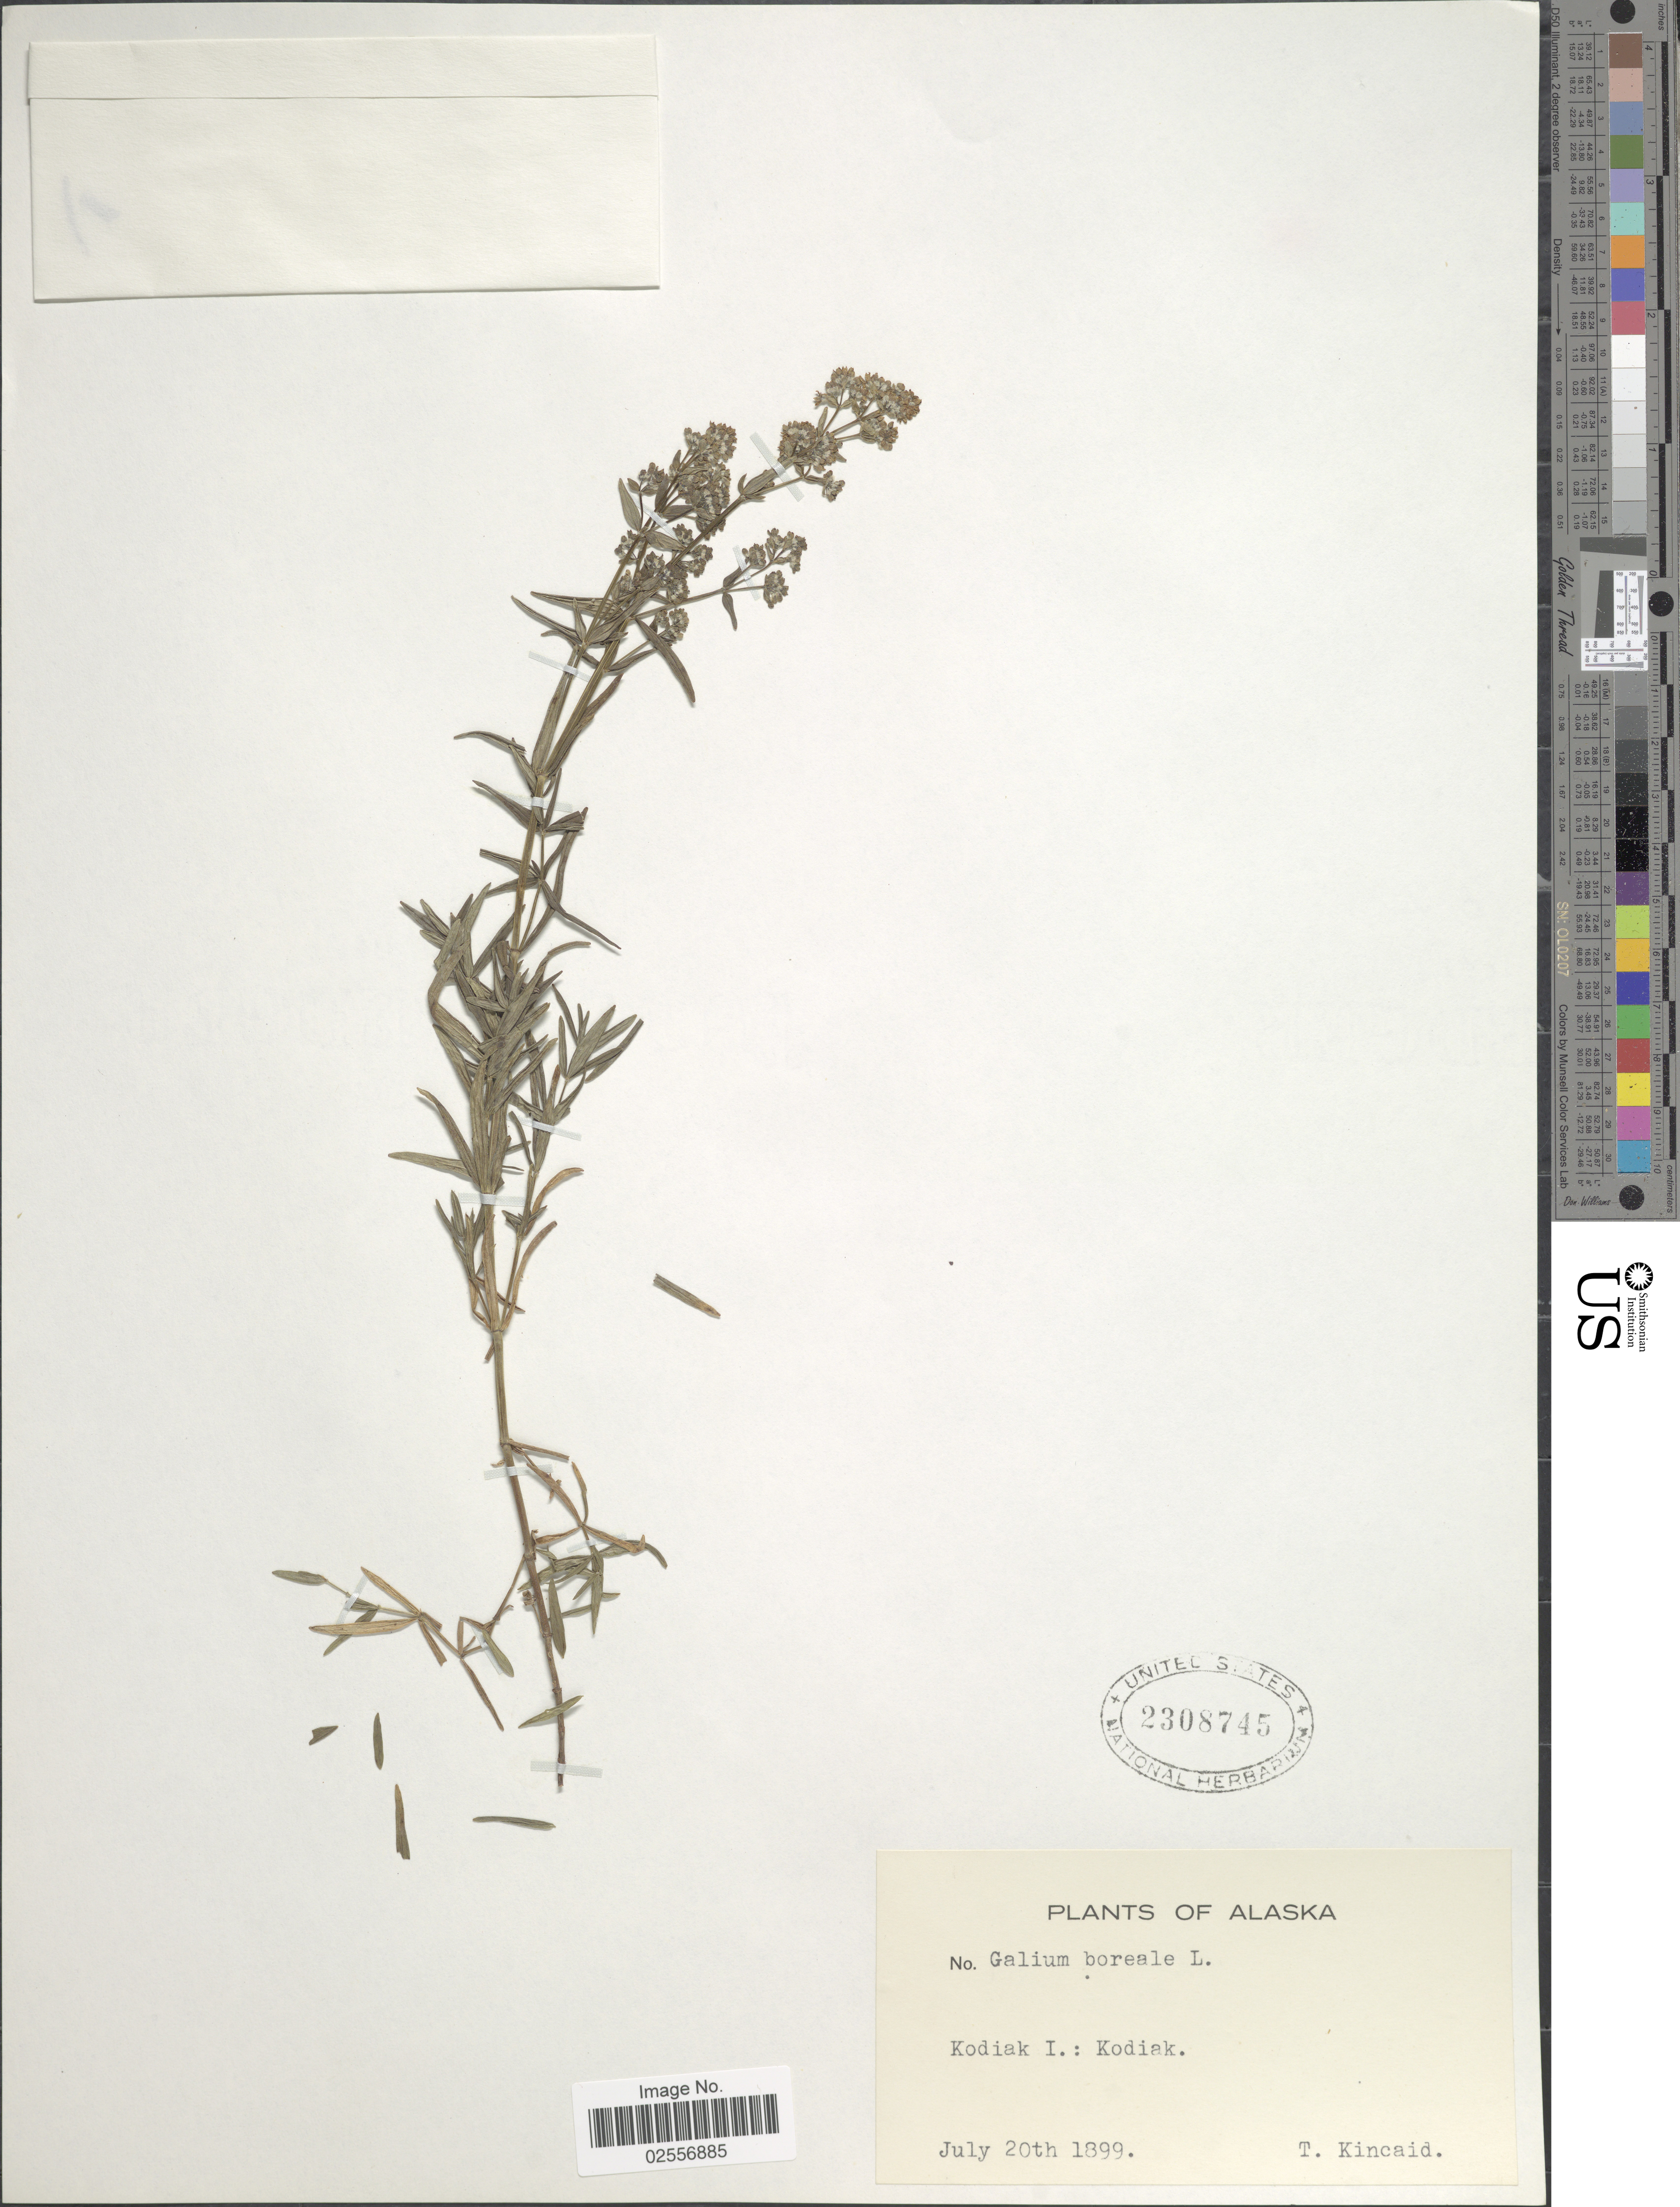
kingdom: Plantae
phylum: Tracheophyta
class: Magnoliopsida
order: Gentianales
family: Rubiaceae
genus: Galium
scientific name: Galium boreale L.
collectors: T. C. Kincaid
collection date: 1899-07-20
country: United States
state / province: Alaska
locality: Kodiak I., Kodiak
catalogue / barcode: US 2308745